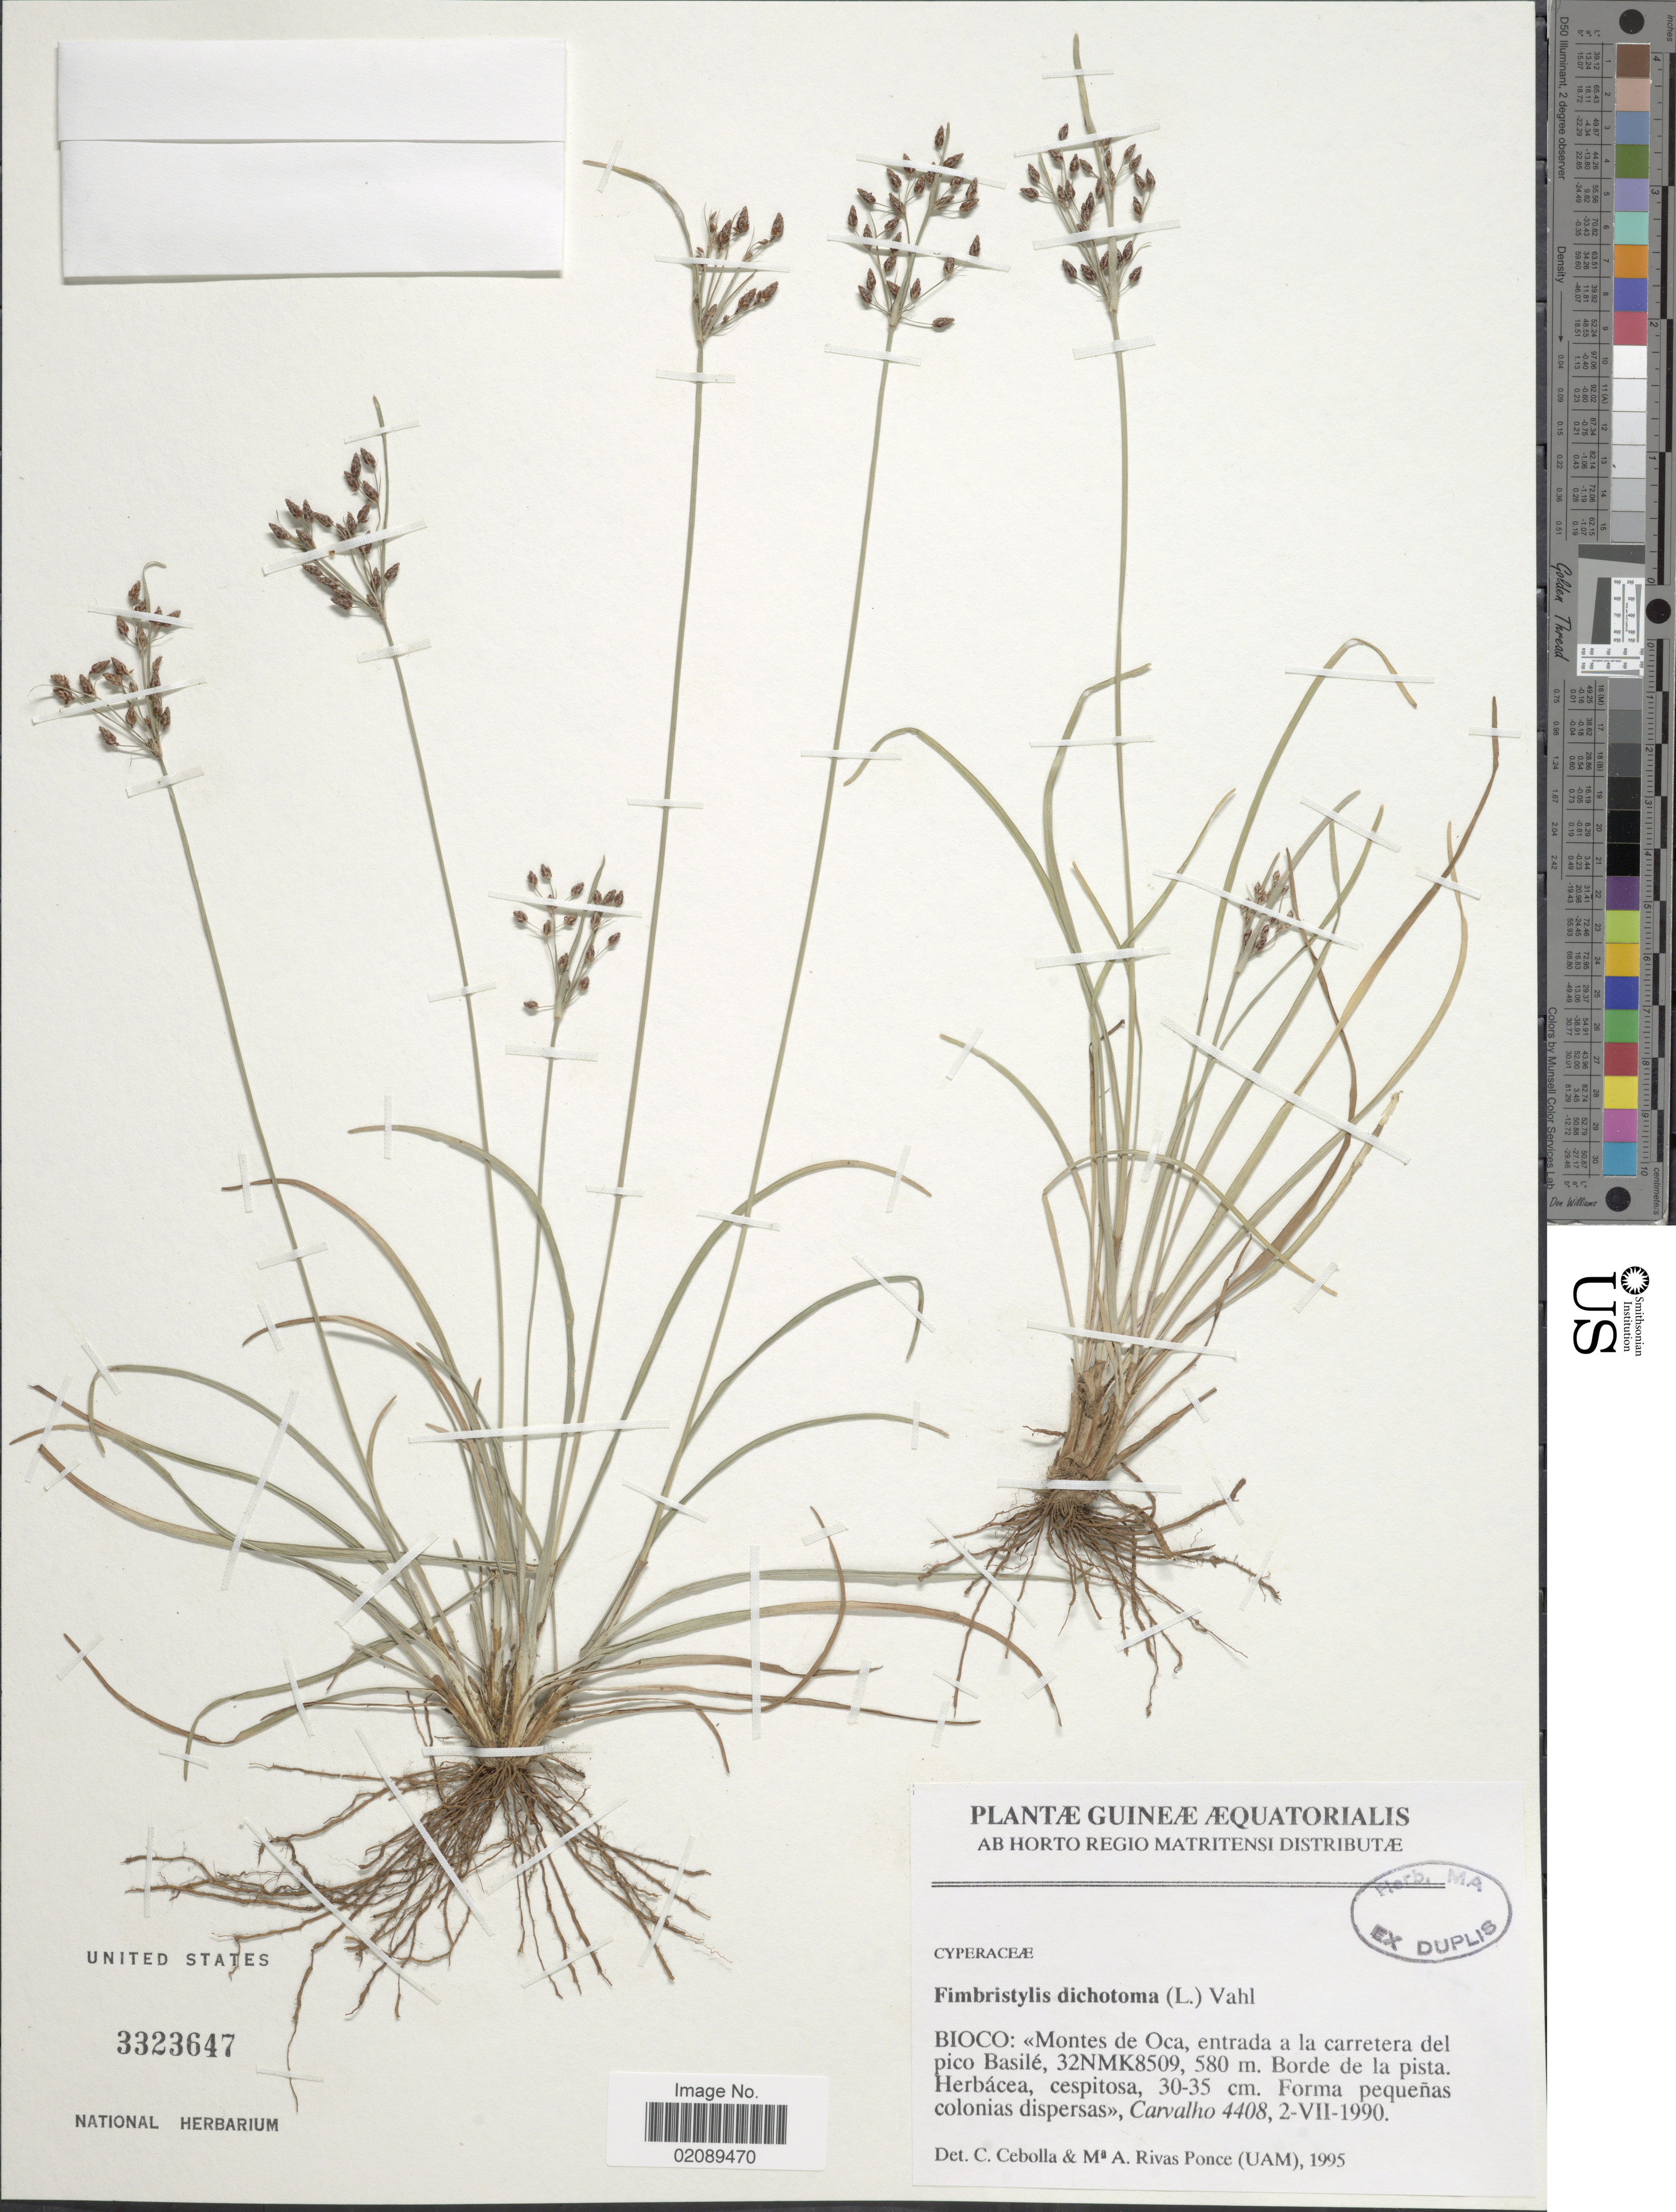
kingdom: Plantae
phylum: Tracheophyta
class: Liliopsida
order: Poales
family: Cyperaceae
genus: Fimbristylis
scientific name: Fimbristylis dichotoma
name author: (L.) Vahl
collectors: Carvalho, --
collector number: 4408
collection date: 1990-07-02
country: Equatorial Guinea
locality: Bioco: Montes de Oca, entrada a la carretera del pico Basile, 32NMK8509, borde de la pista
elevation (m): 580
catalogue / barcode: US 3323647